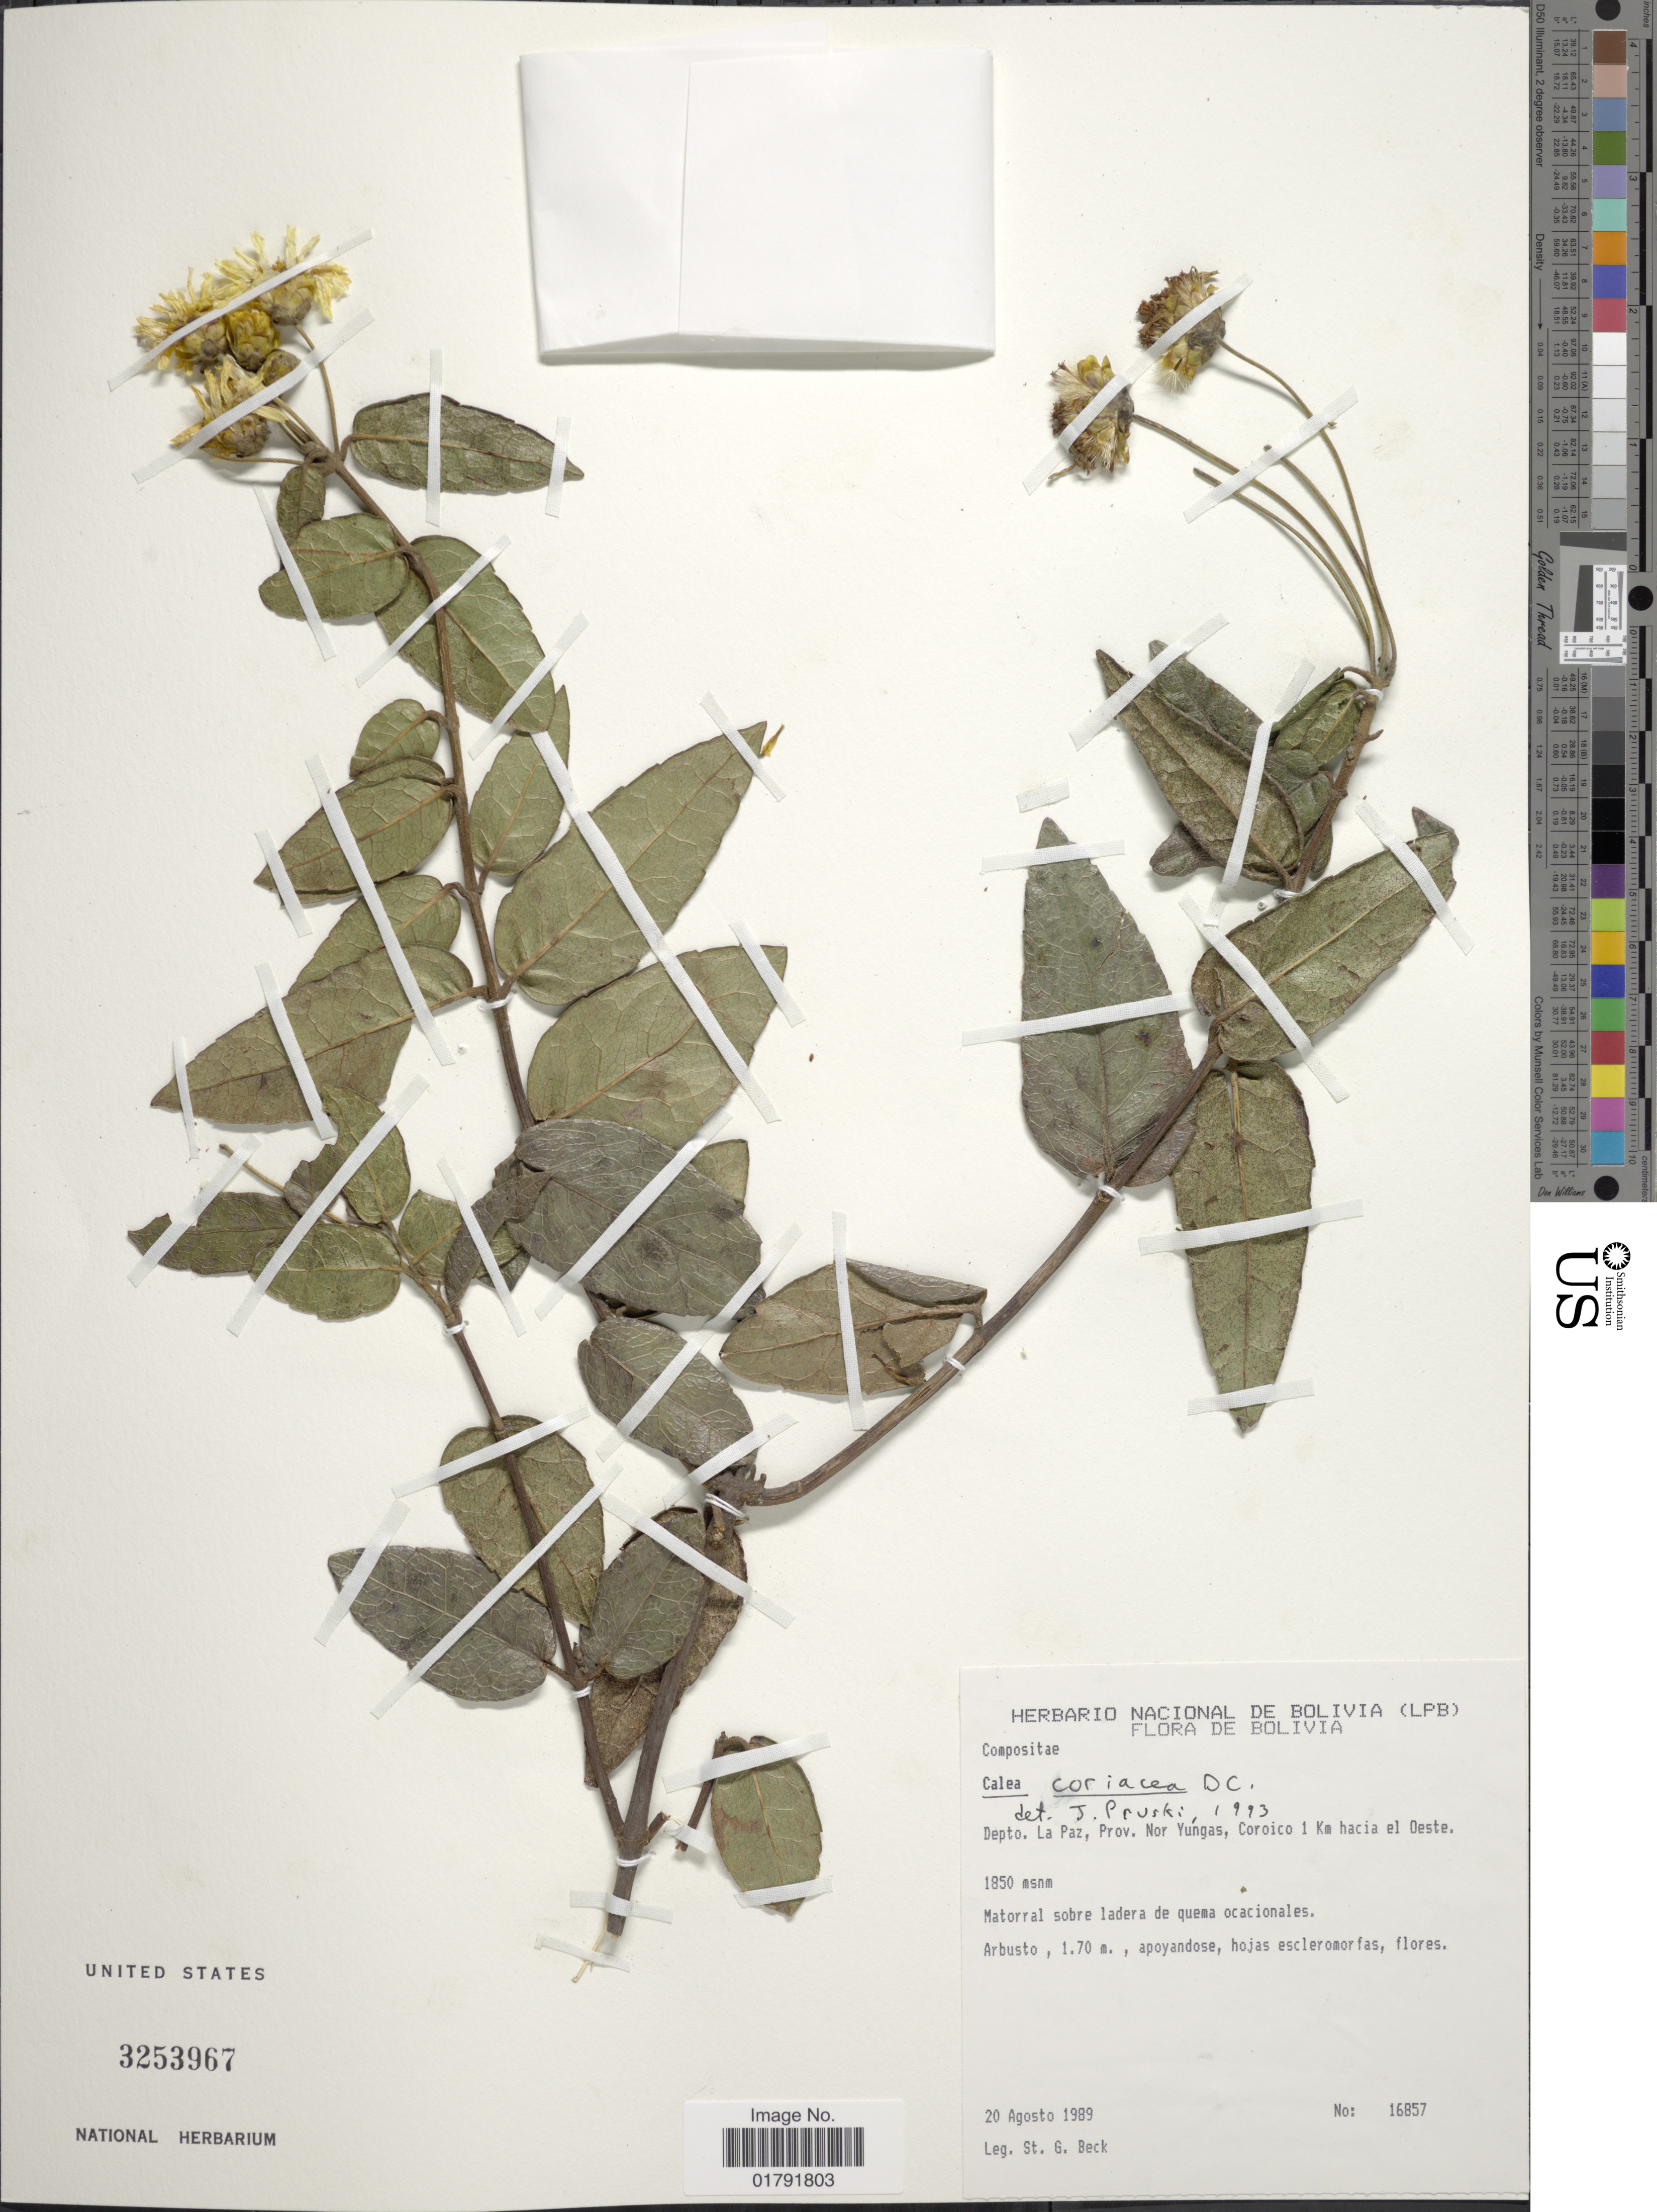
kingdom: Plantae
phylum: Tracheophyta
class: Magnoliopsida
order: Asterales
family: Asteraceae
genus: Calea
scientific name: Calea coriacea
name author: DC.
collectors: S. G. Beck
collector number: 16857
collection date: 1989-08-20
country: Bolivia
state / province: La Paz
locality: Prov. Nor Yungas, Coroico 1 Km hacia el Oeste, matorral sobre ladera de quema ocacionales.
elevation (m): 1850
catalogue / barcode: US 3253967